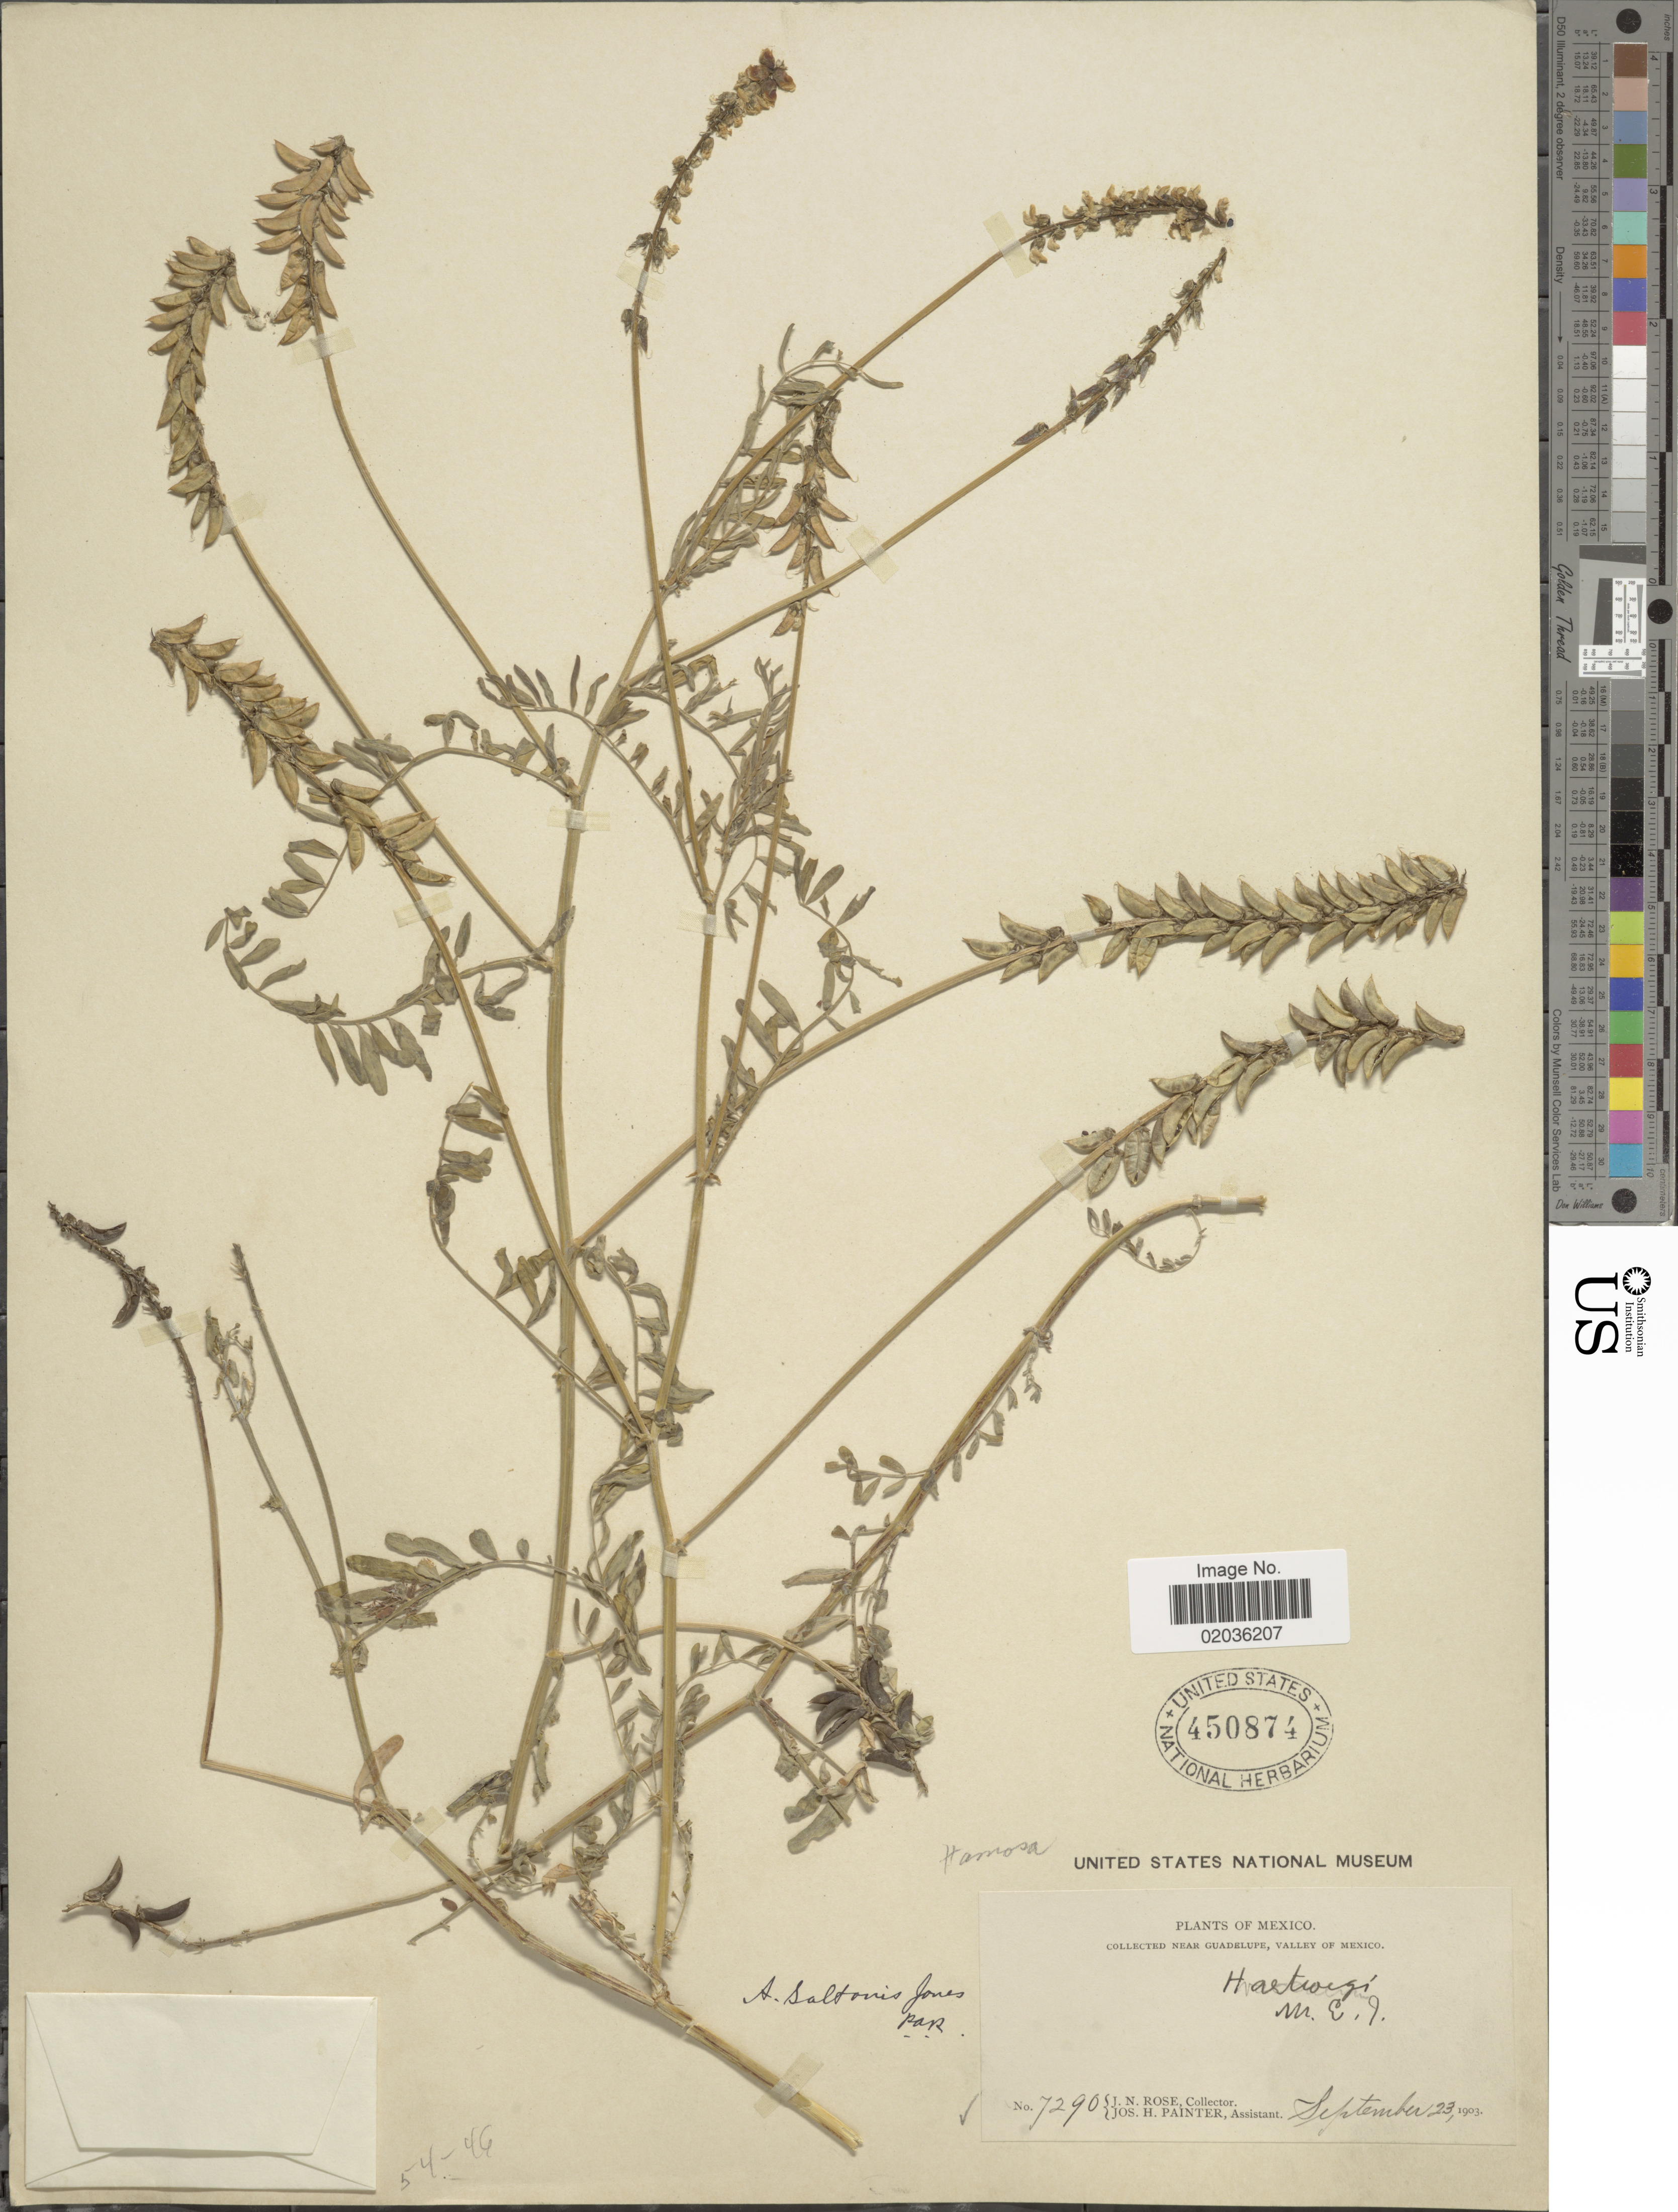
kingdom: Plantae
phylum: Tracheophyta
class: Magnoliopsida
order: Fabales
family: Fabaceae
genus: Astragalus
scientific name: Astragalus micranthus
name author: Desv.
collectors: J. N. Rose & J. H. Painter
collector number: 7290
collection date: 1903-09-23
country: Mexico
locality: Near Guadelupe, valley of Mexico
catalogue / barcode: US 450874